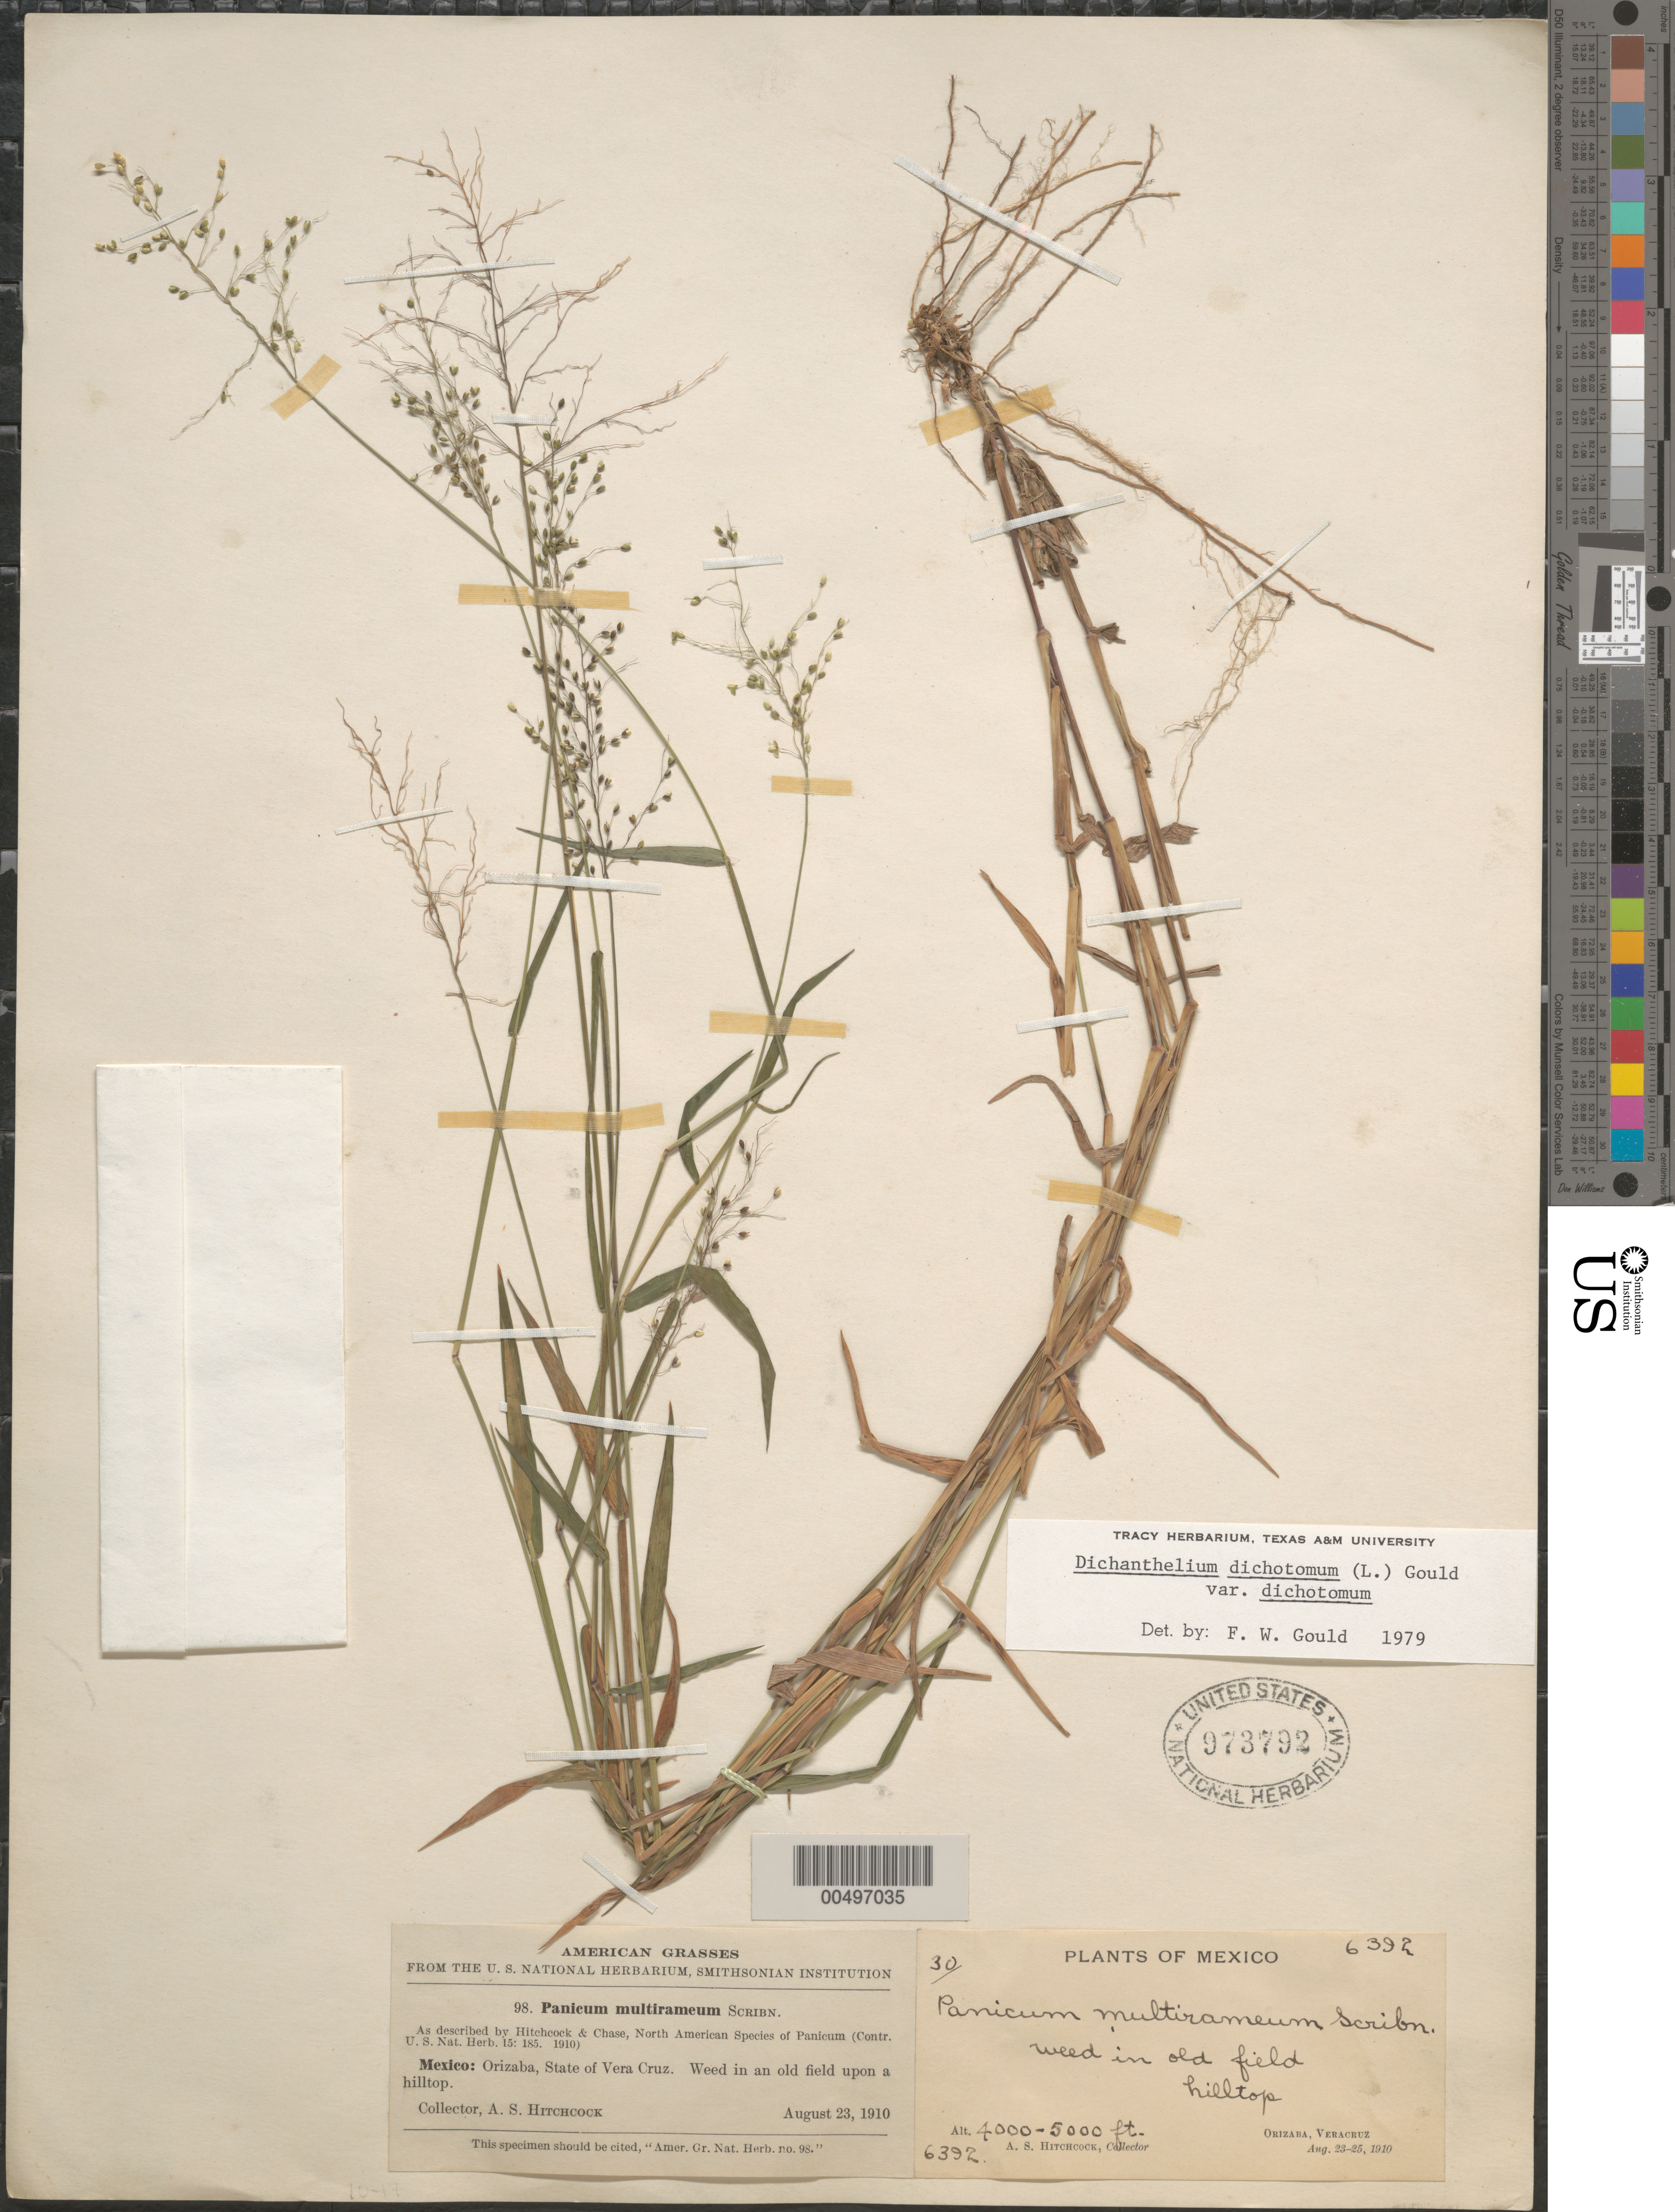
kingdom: Plantae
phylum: Tracheophyta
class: Liliopsida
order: Poales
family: Poaceae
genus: Dichanthelium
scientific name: Dichanthelium dichotomum var. dichotomum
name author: (L.) Gould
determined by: Gould, F. W.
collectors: A. S. Hitchcock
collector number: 6392/98/30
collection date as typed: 23 Aug 1910 to 25 Aug 1910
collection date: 1910-08-23/1910-08-25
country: Mexico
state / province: Veracruz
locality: Orizaba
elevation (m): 1219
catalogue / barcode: US 973792